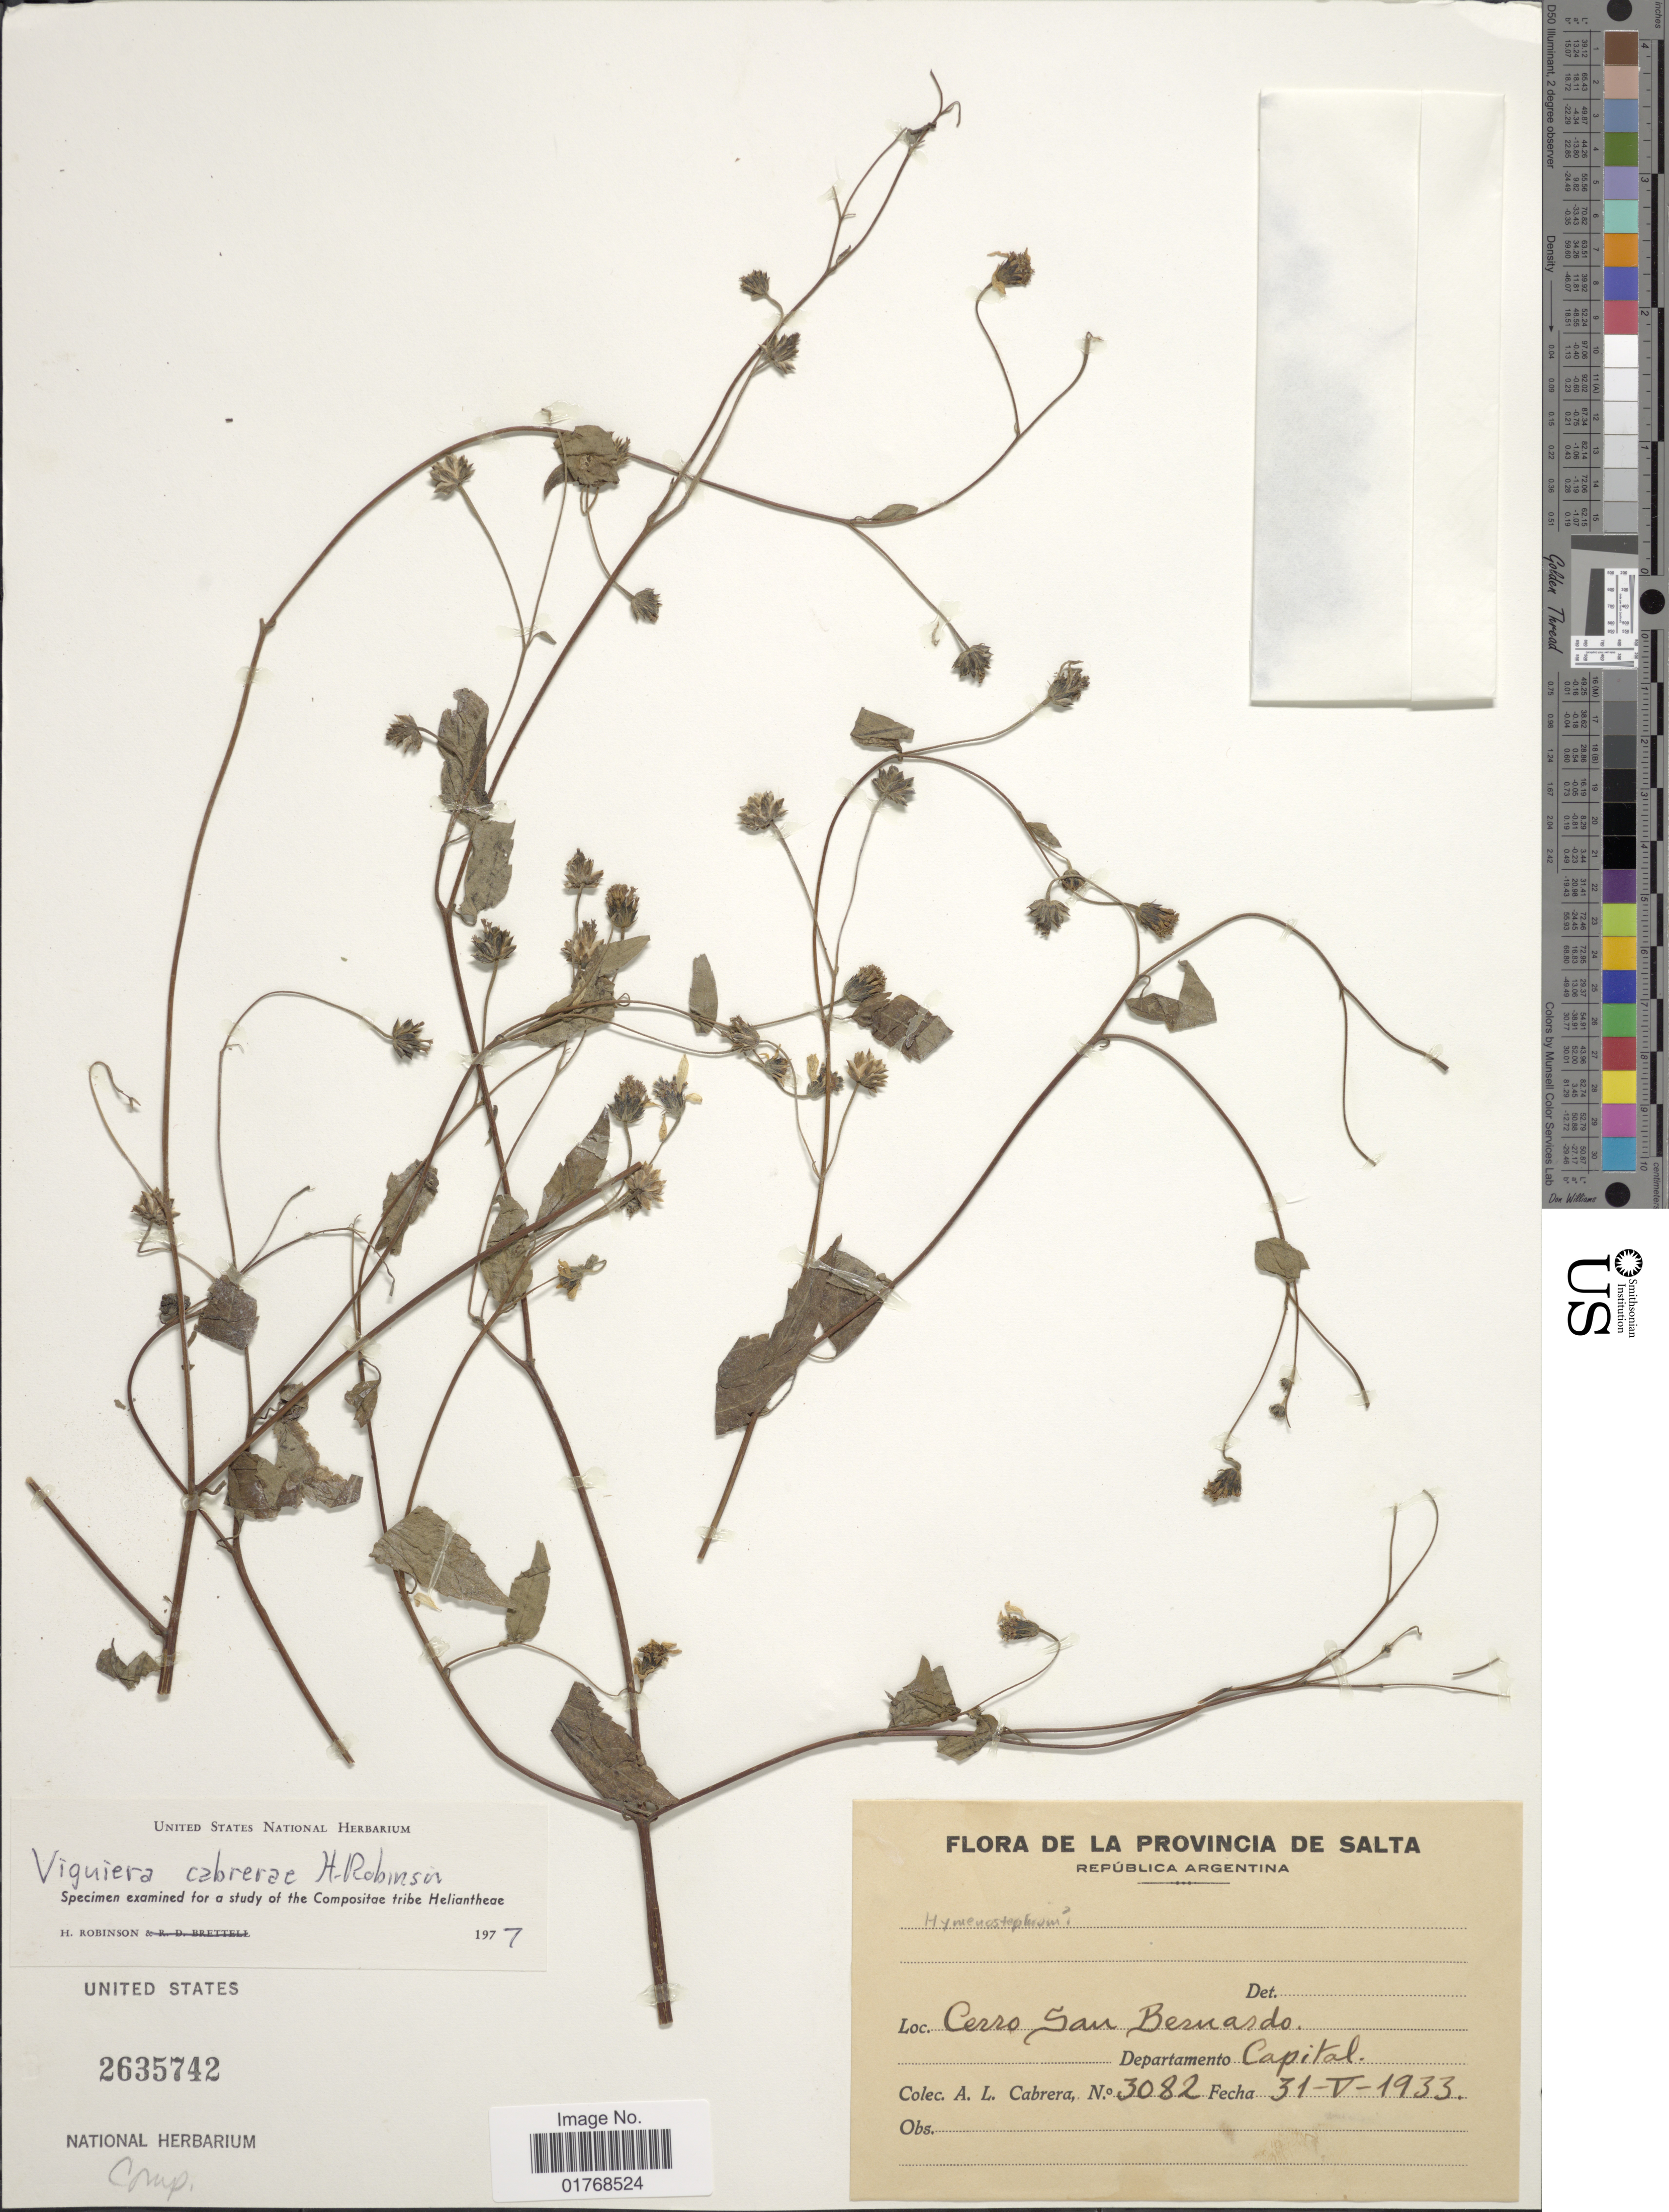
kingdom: Plantae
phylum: Tracheophyta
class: Magnoliopsida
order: Asterales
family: Asteraceae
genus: Viguiera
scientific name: Viguiera cabrerae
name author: H. Rob.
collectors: A. L. Cabrera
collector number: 3082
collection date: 1933-05-31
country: Argentina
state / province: Salta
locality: Provincia de Salta. República Argentina. Cerro San Bernardo. Departamento Capital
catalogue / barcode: US 2635742